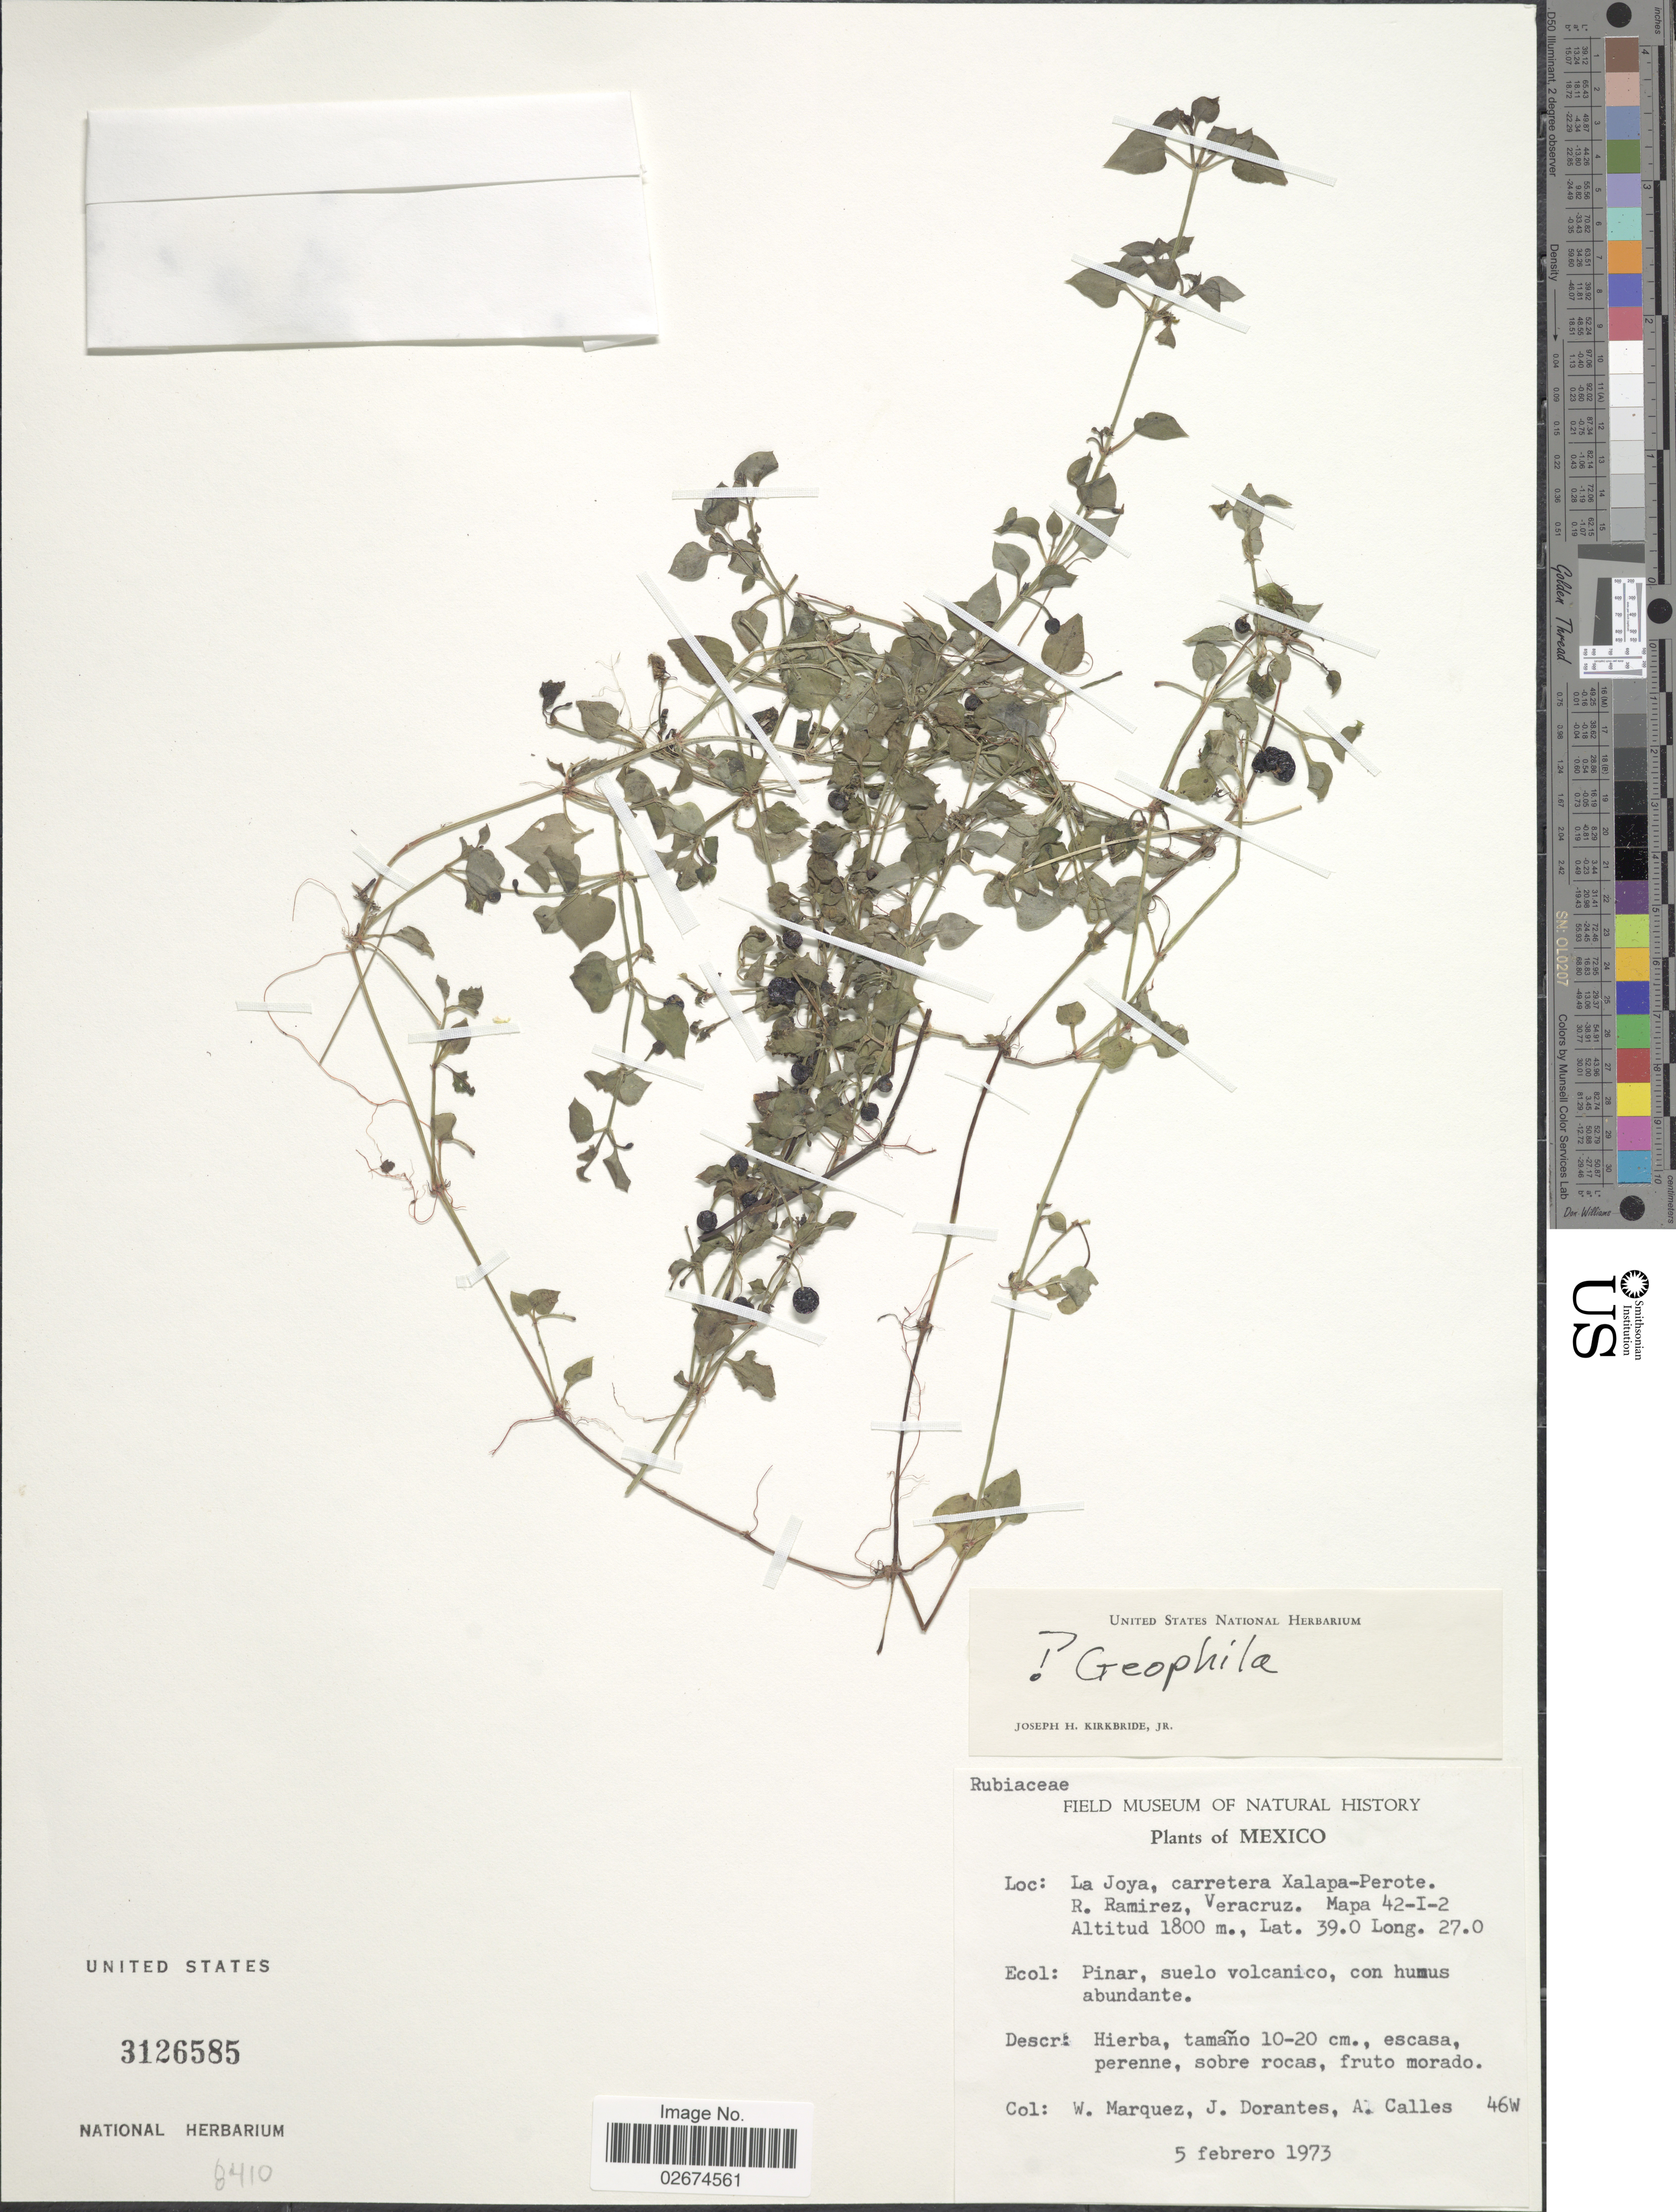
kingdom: Plantae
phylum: Tracheophyta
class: Magnoliopsida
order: Gentianales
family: Rubiaceae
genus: Geophila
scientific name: Geophila sp.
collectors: W. Marquez, J. Dorantes & A. Calles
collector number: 46W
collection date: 1973-02-05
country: Mexico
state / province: Veracruz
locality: La Loya, carretera Xalapa - Perote. R. Raminez, Veracruz. Mapa 42-I-2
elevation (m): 1800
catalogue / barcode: US 3126585